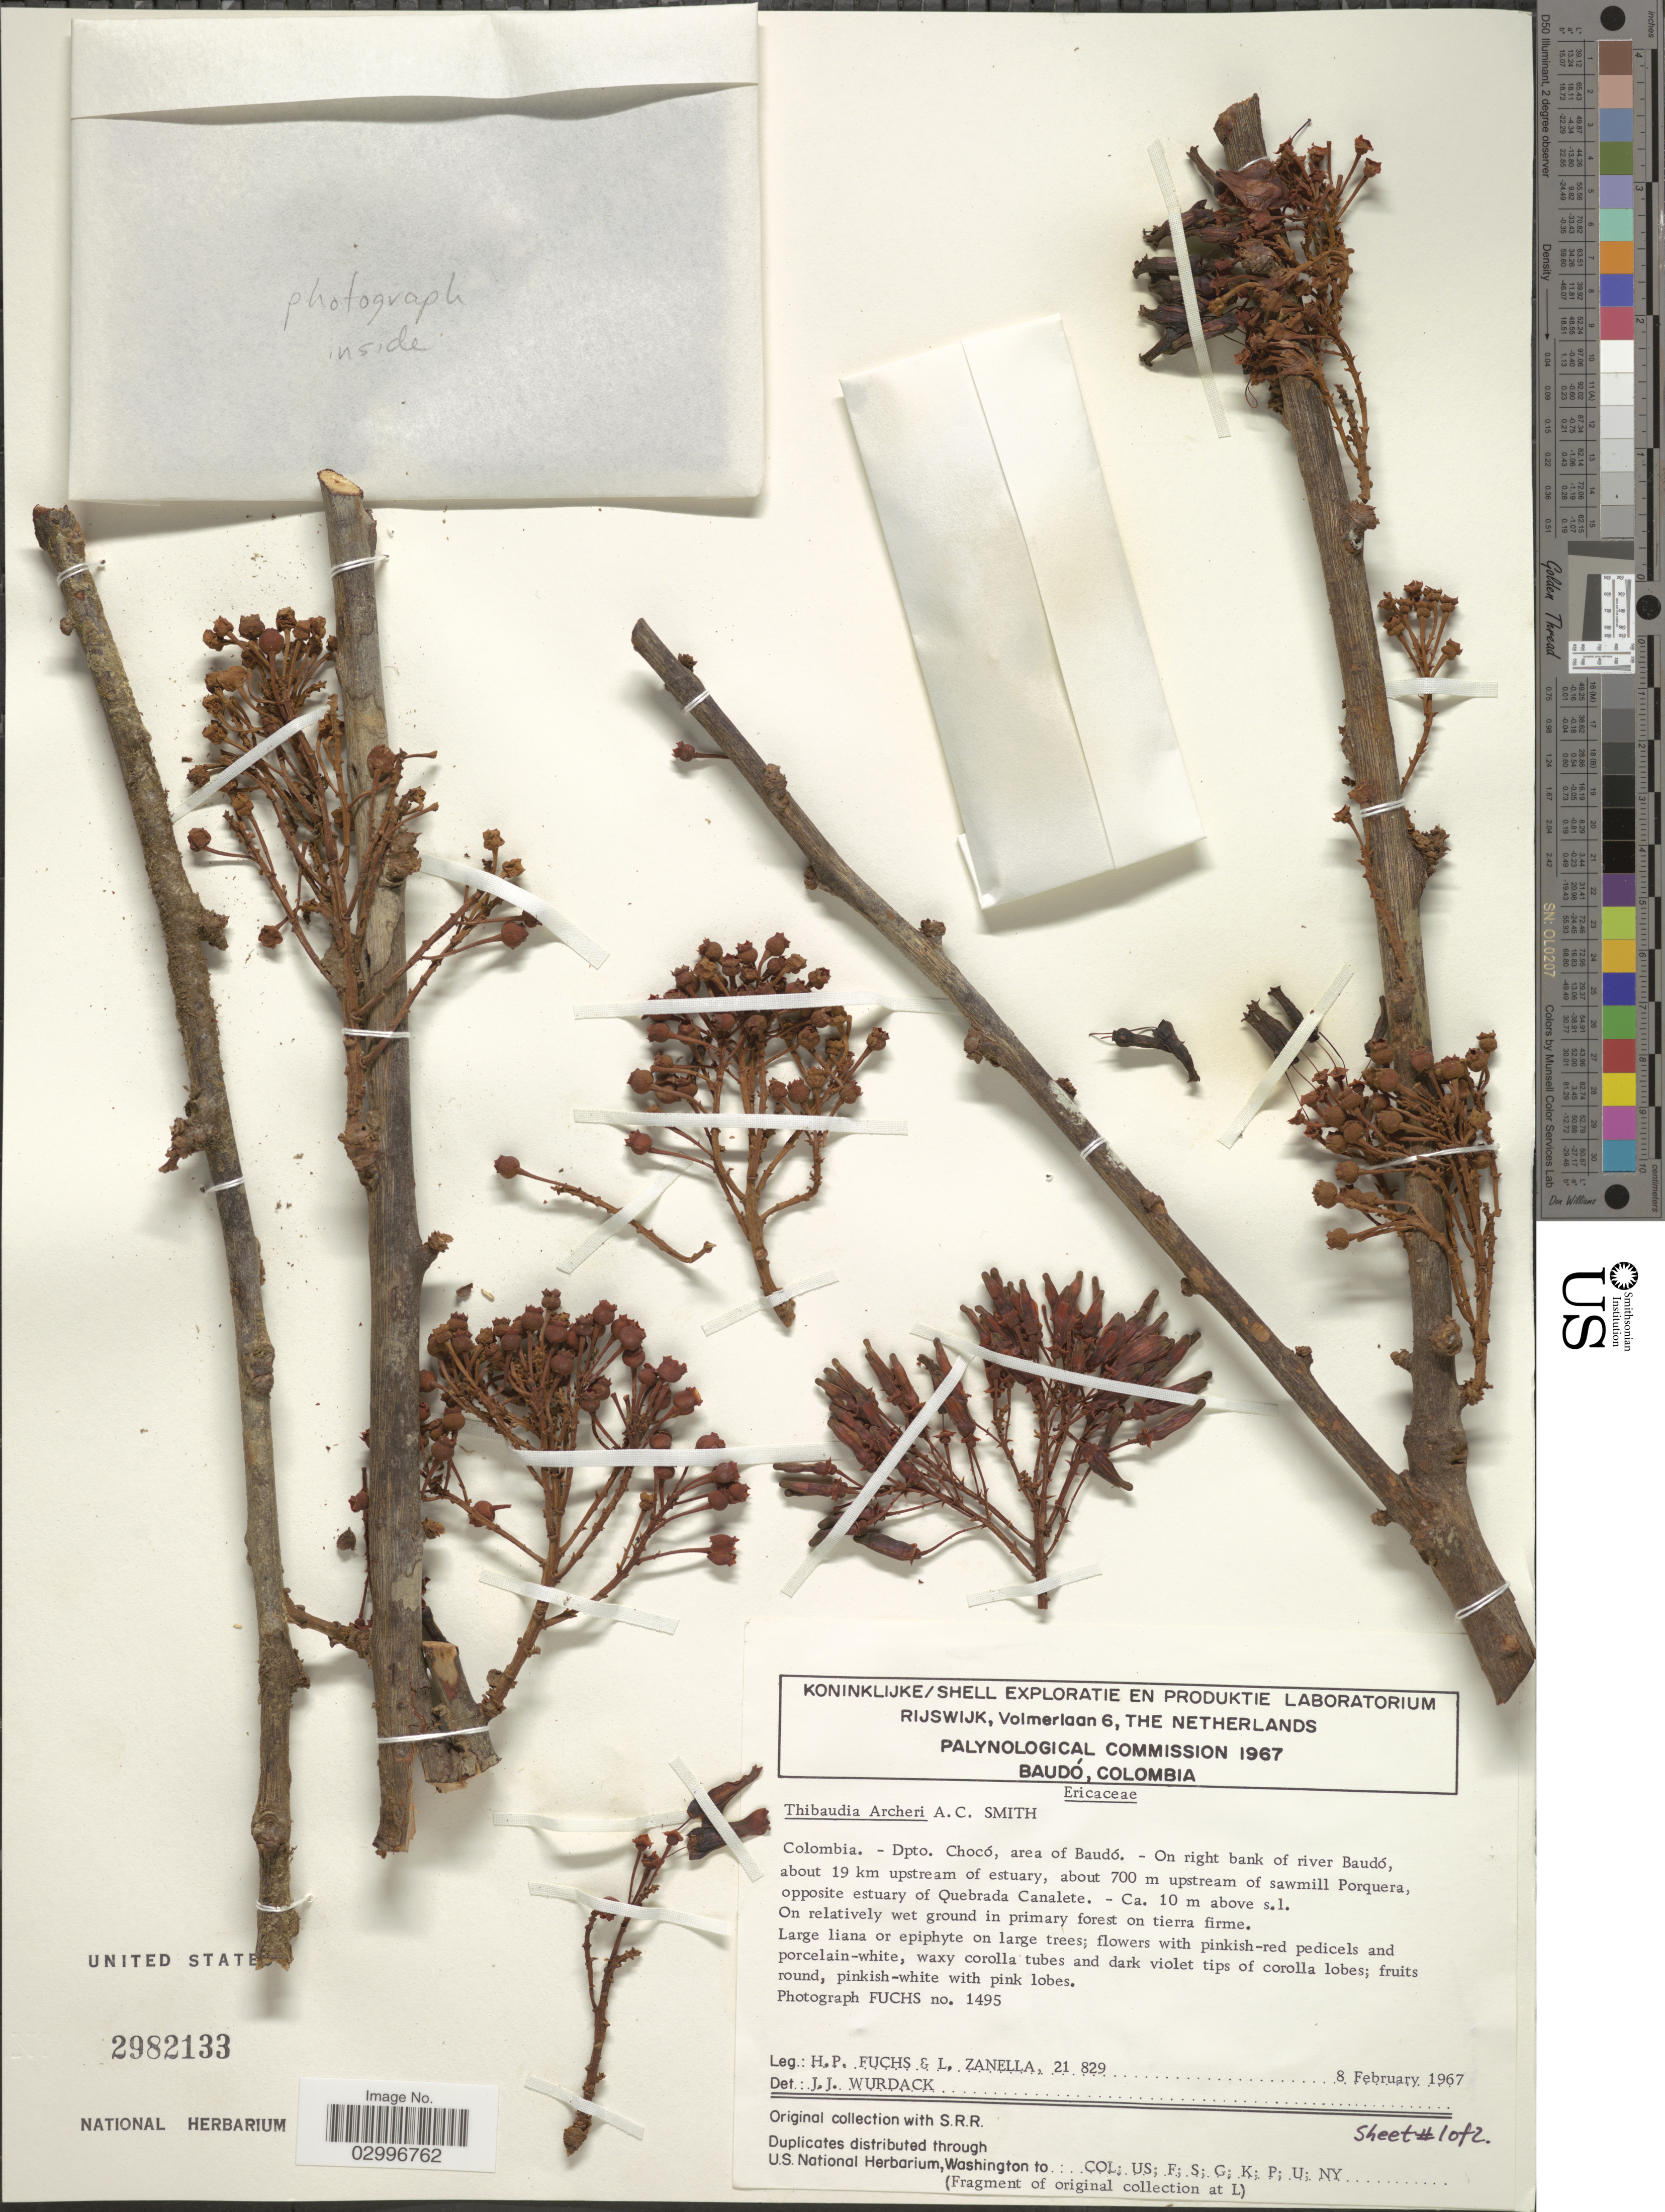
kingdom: Plantae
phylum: Tracheophyta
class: Magnoliopsida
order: Ericales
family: Ericaceae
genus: Thibaudia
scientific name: Thibaudia archeri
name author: A.C. Sm.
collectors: H. P. Fuchs & L. Zanella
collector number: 21829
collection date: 1967-02-08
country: Colombia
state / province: Chocó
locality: Dpto. Chocó, area of Baudó. - On right bank of river Baudó, about 19 km upstream of estuary, abou 700 m. upstream of sawmill Porquera, opposite estuary of Quebrada Canalete.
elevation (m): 10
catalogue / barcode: US 2982133